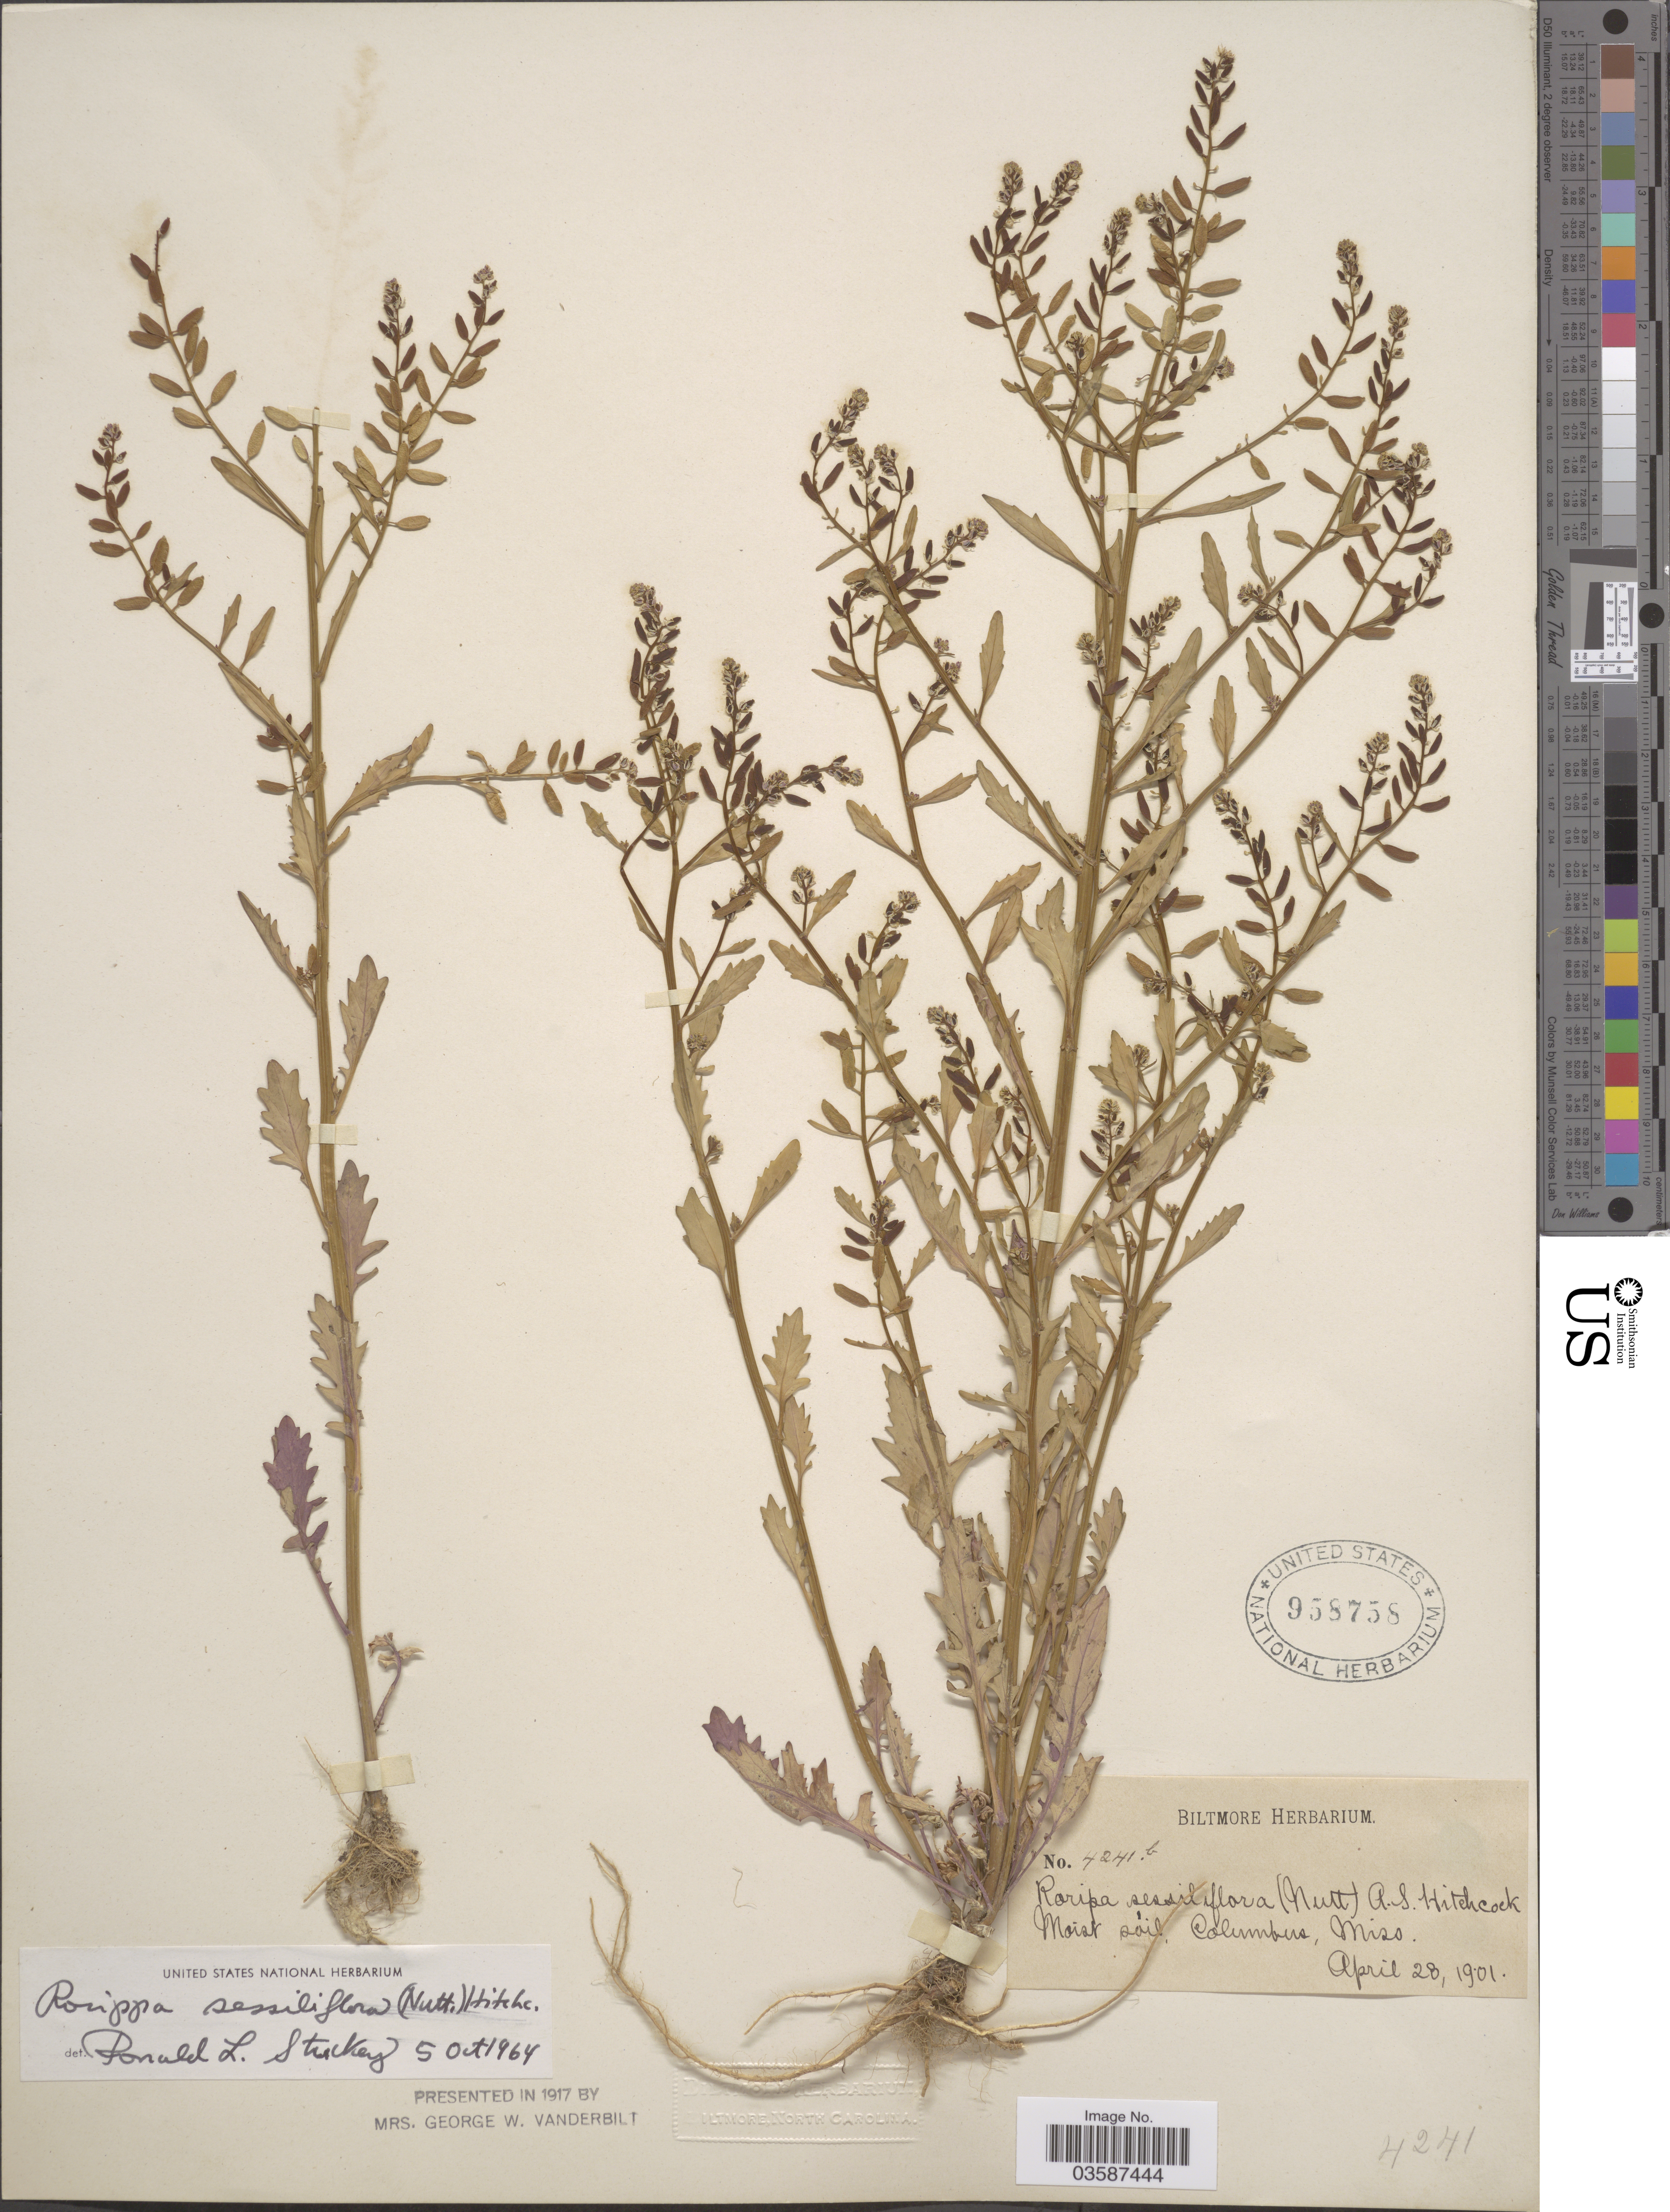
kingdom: Plantae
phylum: Tracheophyta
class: Magnoliopsida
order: Brassicales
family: Brassicaceae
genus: Rorippa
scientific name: Rorippa sessiliflora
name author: (Nutt.) Hitchc.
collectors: ex herb. Biltmore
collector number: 4241b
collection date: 1901-04-28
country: United States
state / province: Mississippi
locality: Moist soil, Columbus.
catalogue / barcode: US 958758